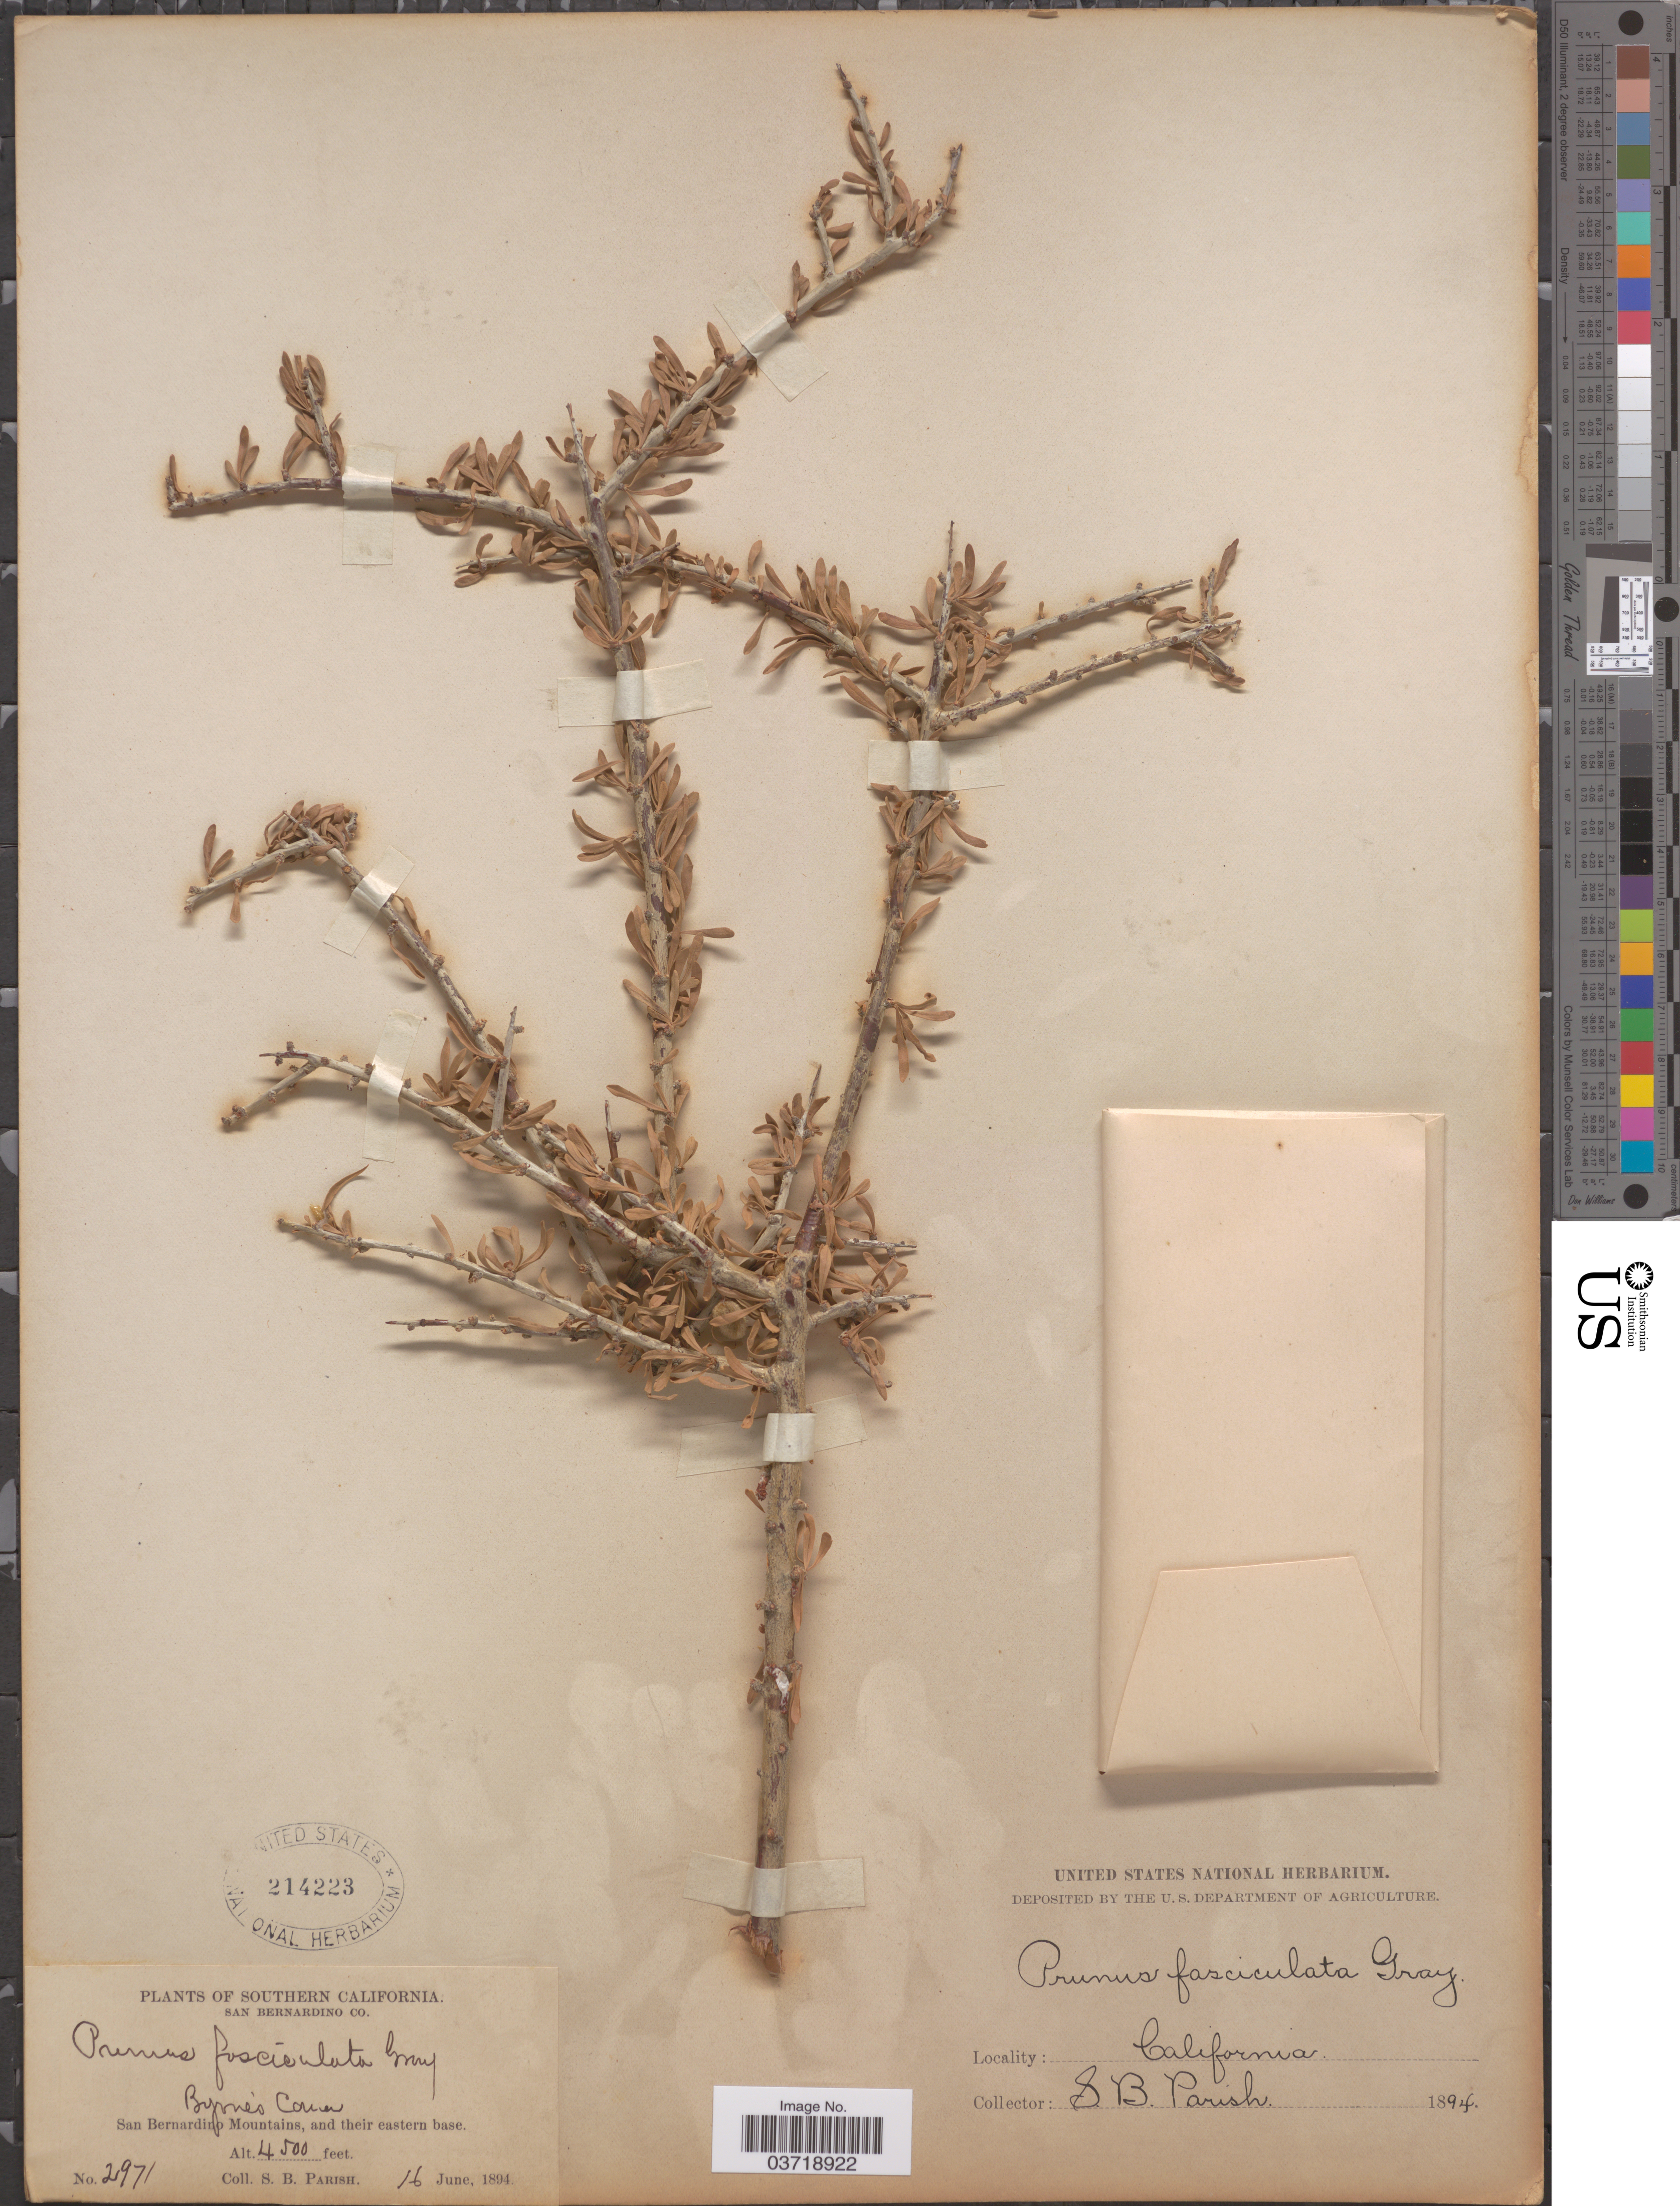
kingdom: Plantae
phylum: Tracheophyta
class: Magnoliopsida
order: Rosales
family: Rosaceae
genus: Prunus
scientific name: Prunus fasciculata var. fasciculata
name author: (Torr.) A. Gray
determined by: Strong, Mark T., (BOT), Smithsonian Institution - National Museum of Natural History (UNITED STATES)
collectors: S. B. Parish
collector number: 2971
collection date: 1894-06-16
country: United States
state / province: California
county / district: San Bernardino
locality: Southern California. San Bernardino Co. Byrne's Canon. San Bernardino Mountains, and their eastern base.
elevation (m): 1372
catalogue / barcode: US 214223